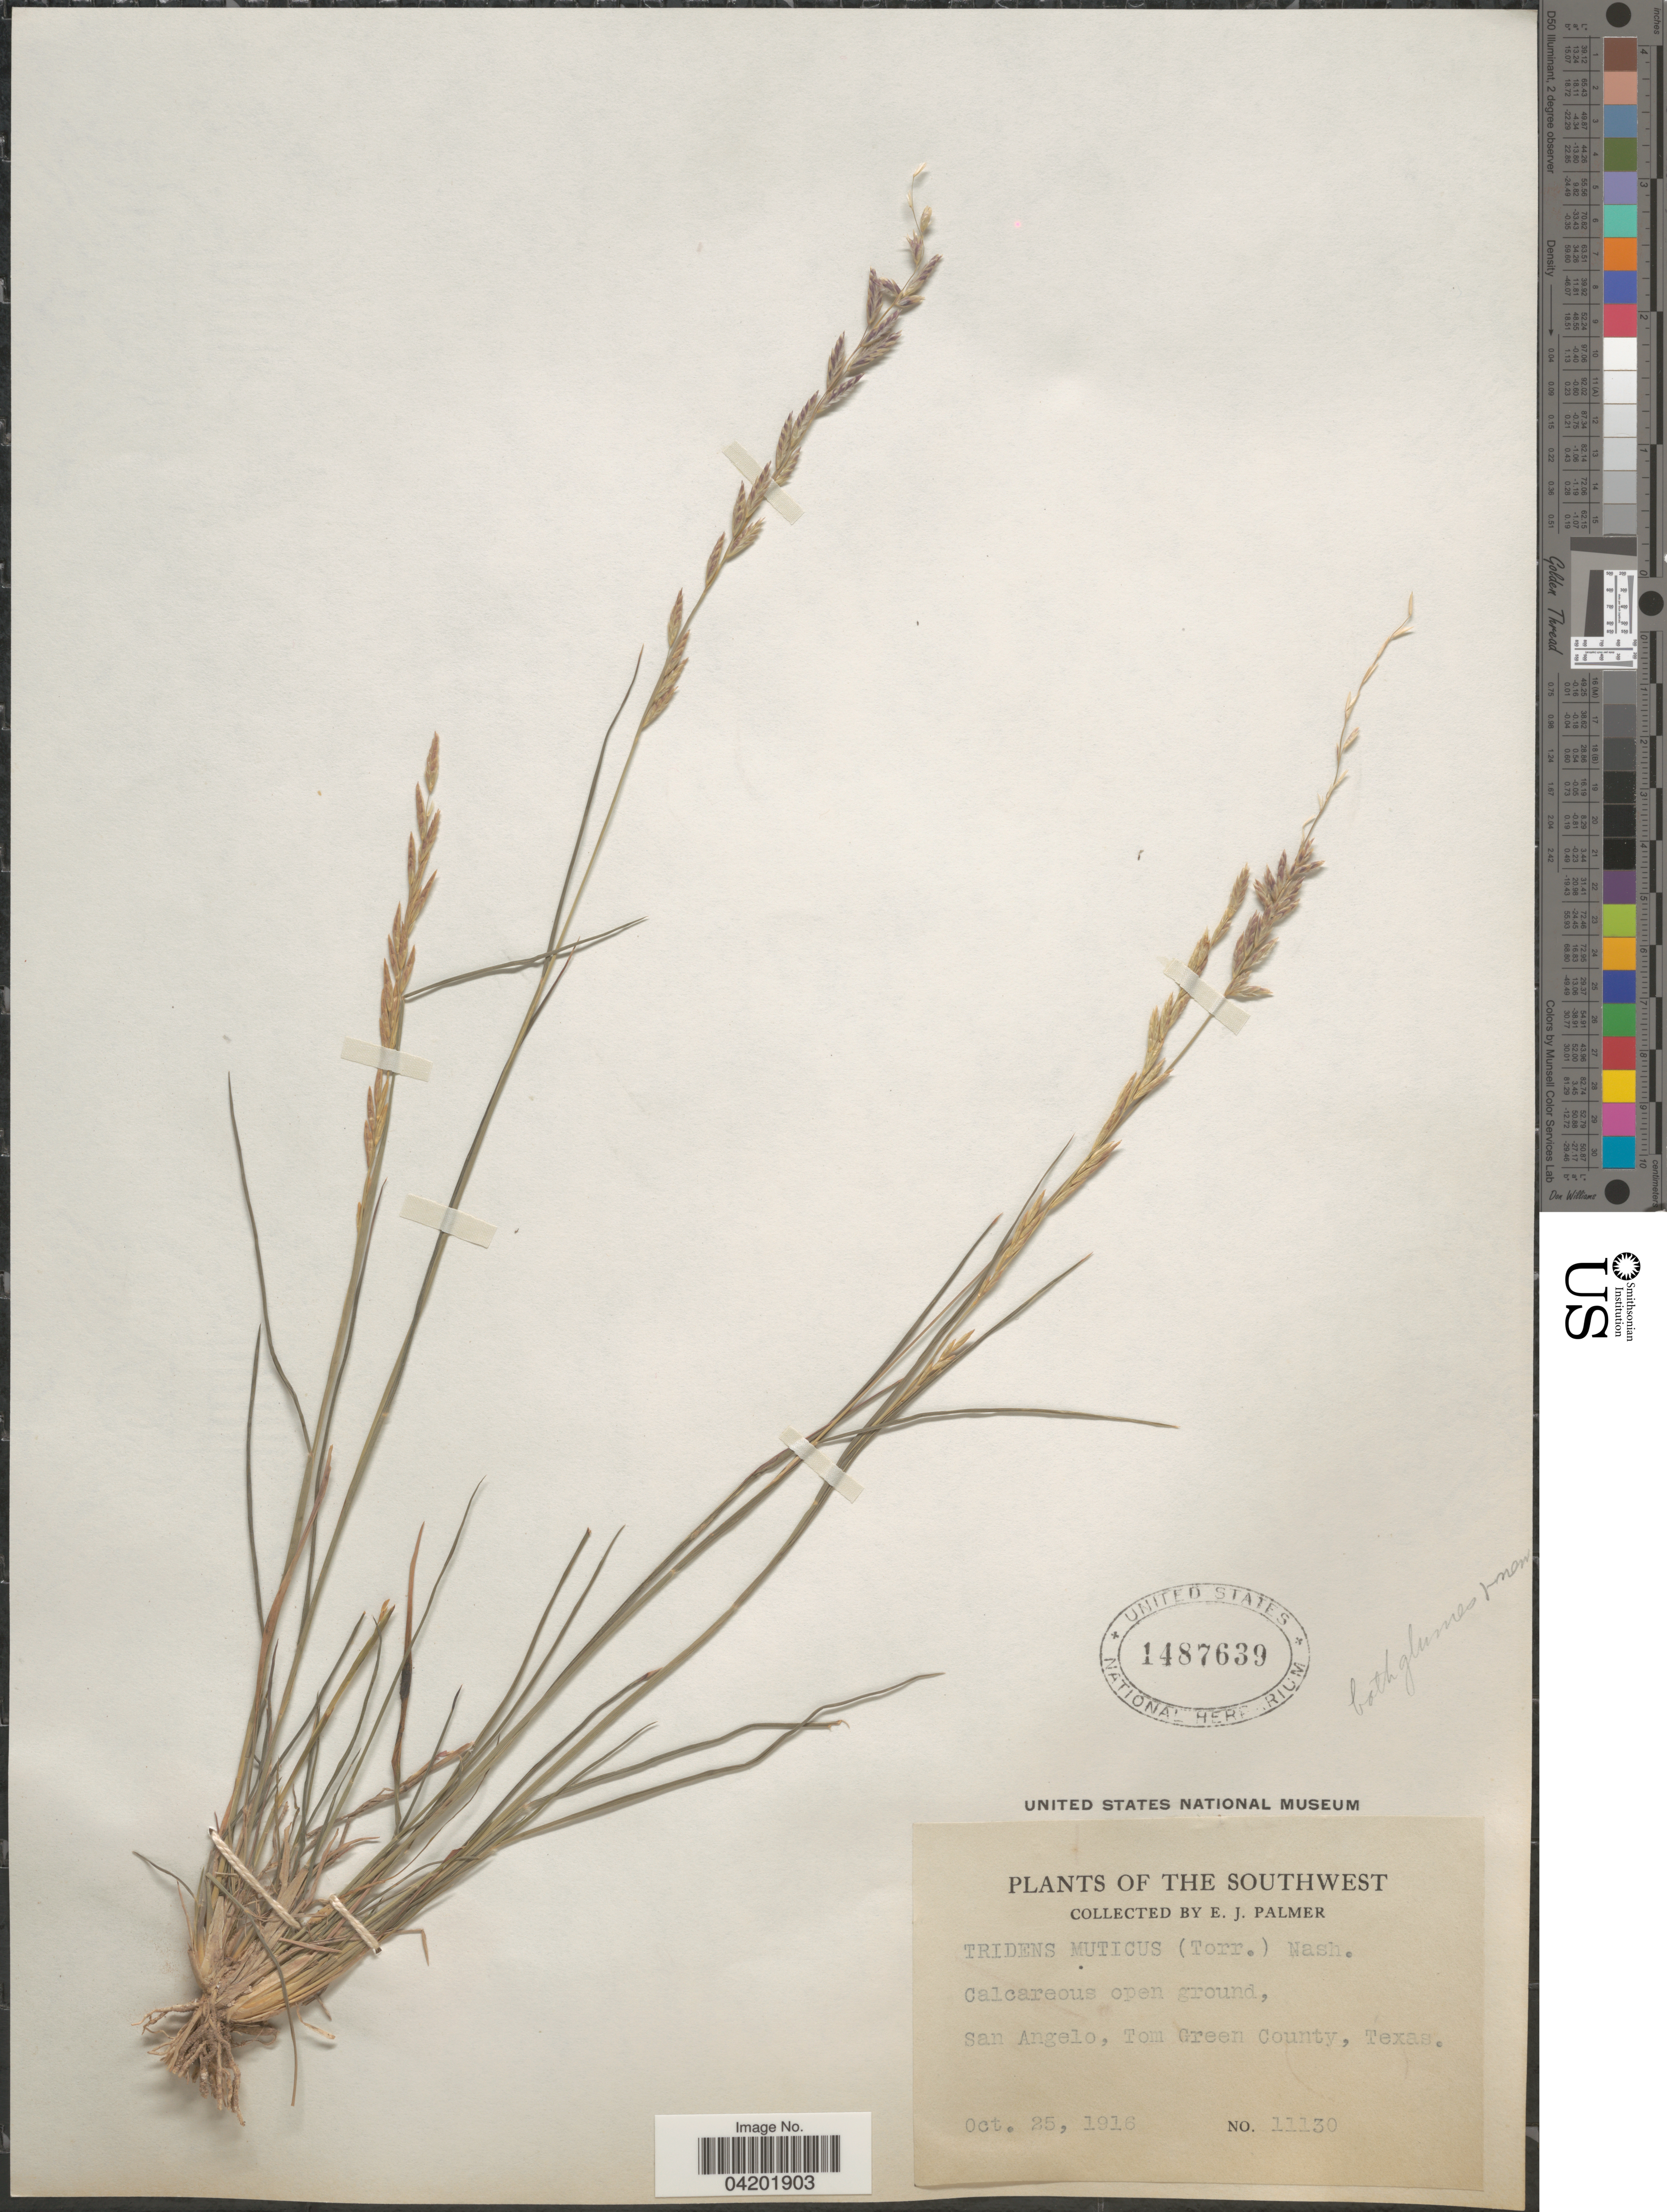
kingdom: Plantae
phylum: Tracheophyta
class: Liliopsida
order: Poales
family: Poaceae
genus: Tridentopsis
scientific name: Tridentopsis mutica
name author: (Torr.) P.M. Peterson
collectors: E. J. Palmer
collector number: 11130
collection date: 1916-10-25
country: United States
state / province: Texas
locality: The Southwest. San Angelo, Tom Green County.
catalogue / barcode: US 1487639